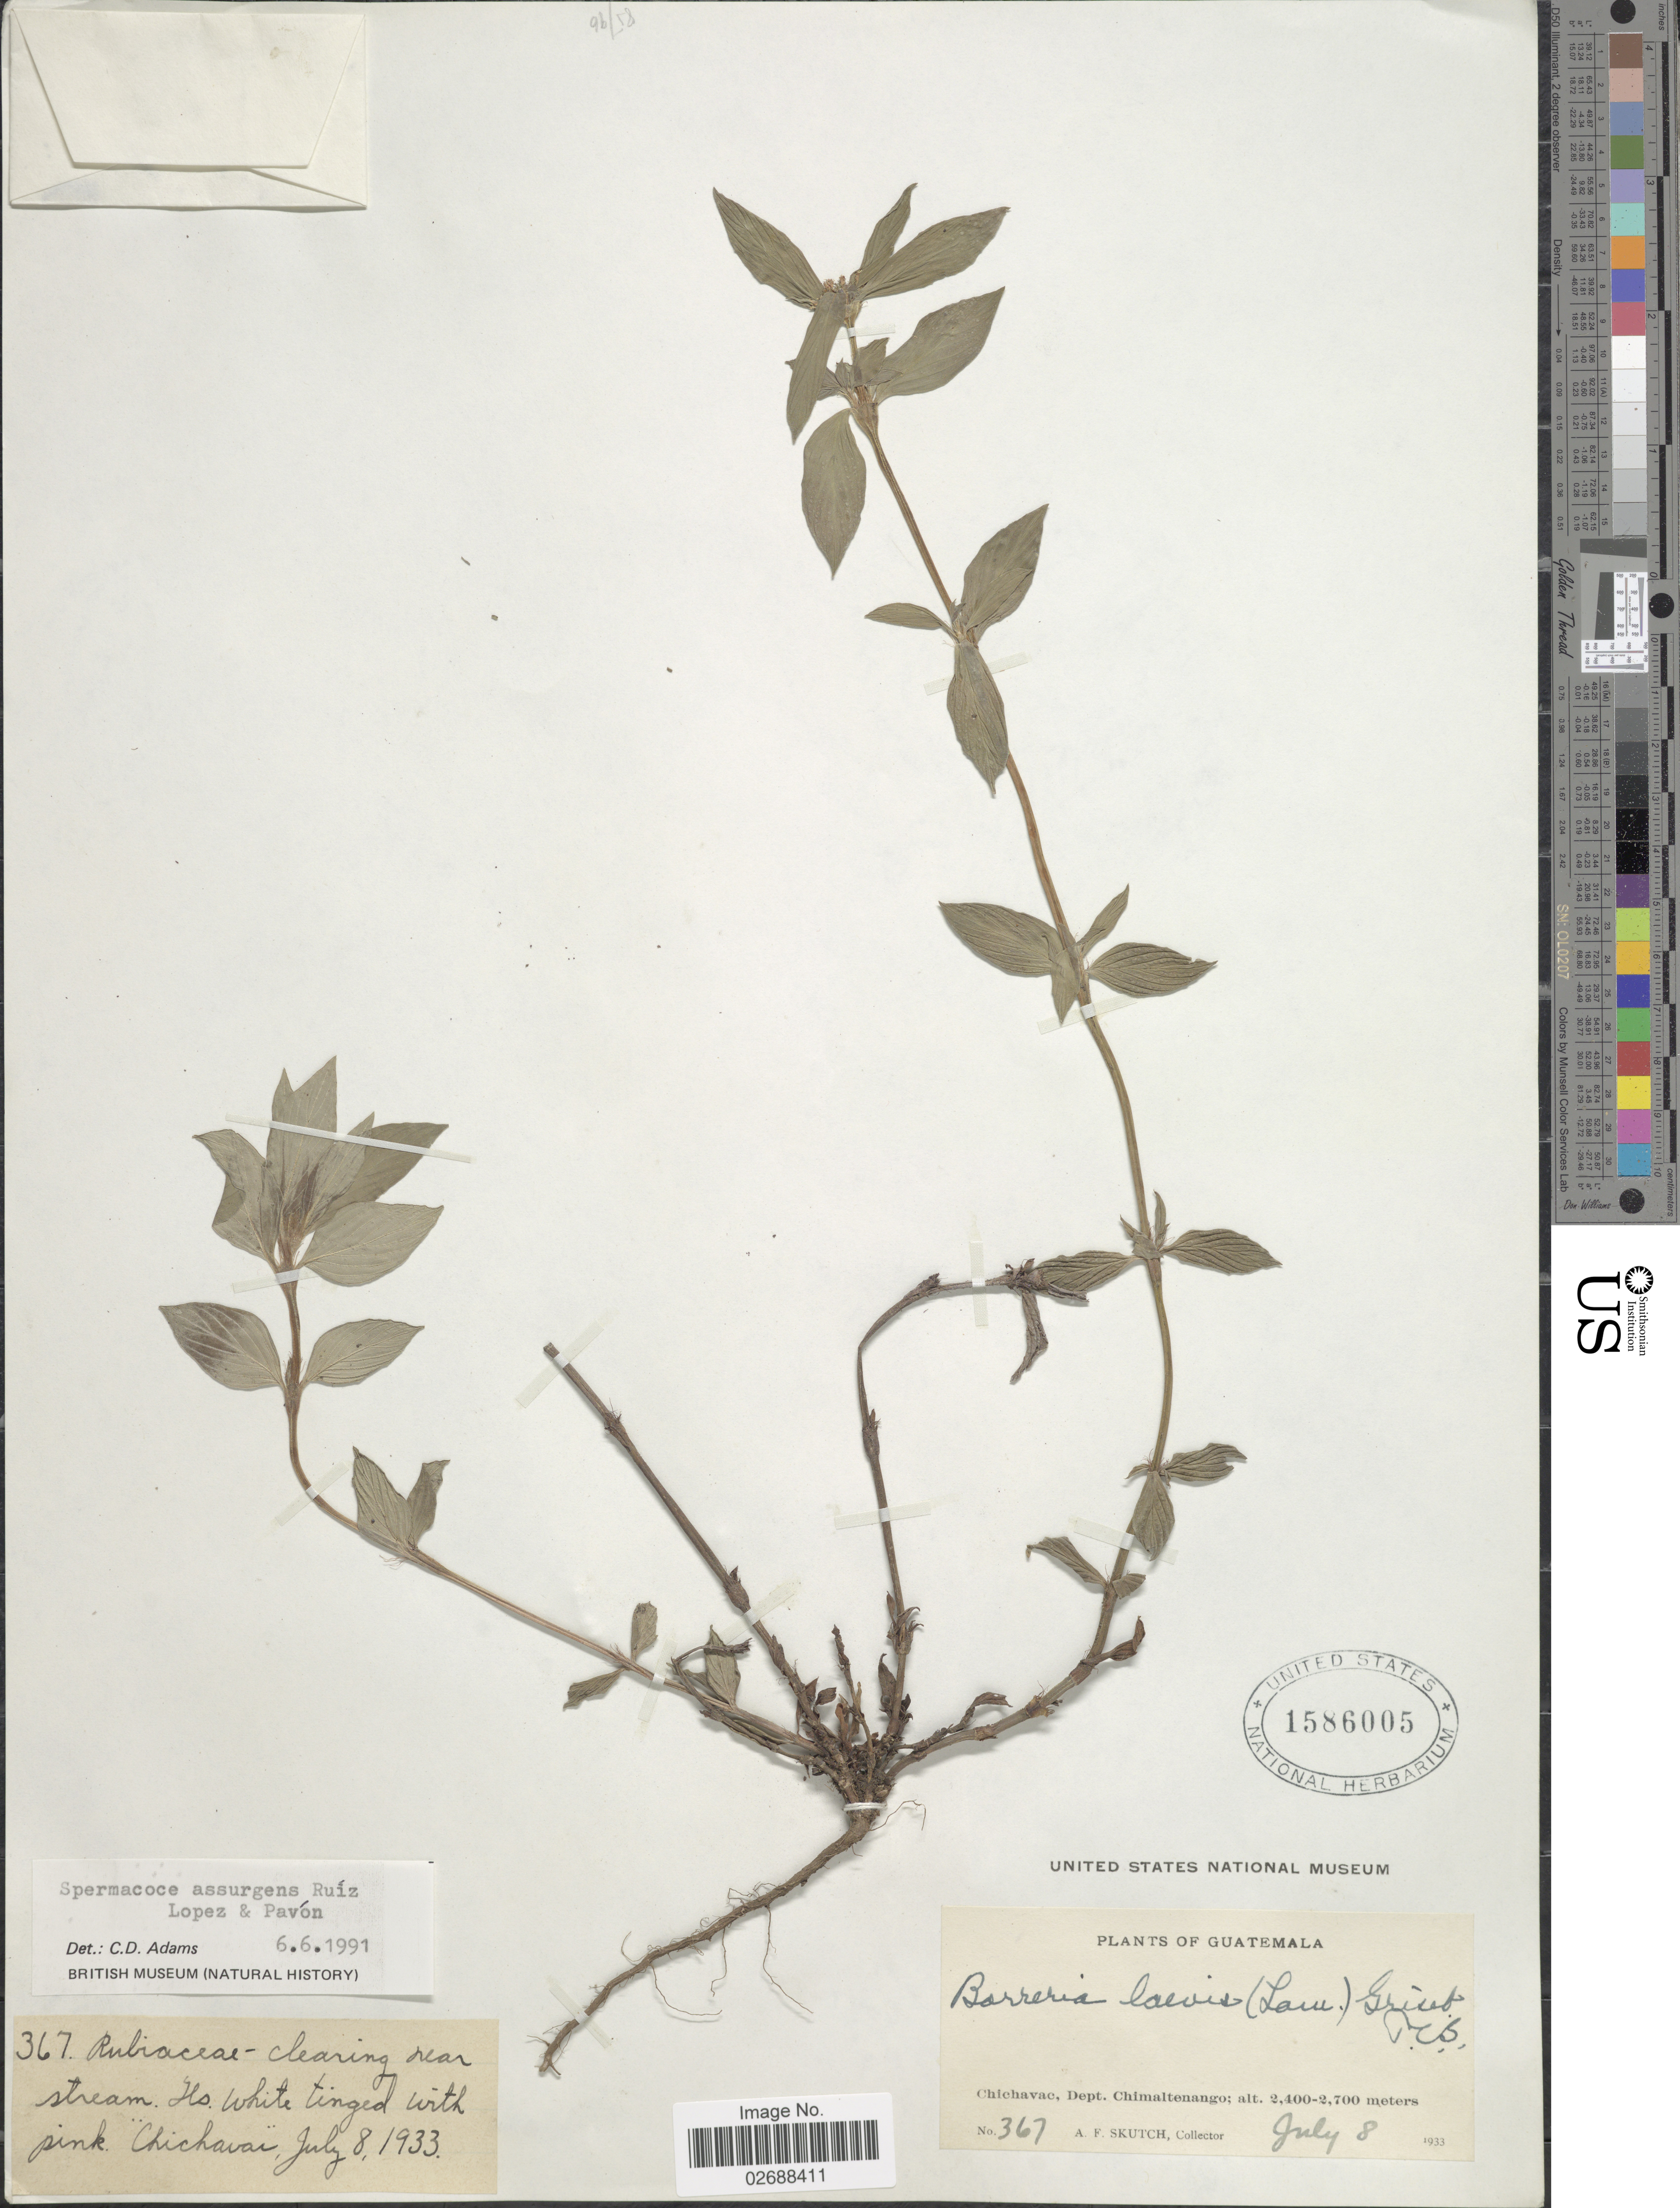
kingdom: Plantae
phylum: Tracheophyta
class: Magnoliopsida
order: Gentianales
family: Rubiaceae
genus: Borreria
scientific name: Borreria assurgens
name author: (Ruiz & Pav.) Griseb.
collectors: A. F. Skutch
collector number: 367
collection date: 1933-07-08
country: Guatemala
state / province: Chimaltenango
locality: Chichavac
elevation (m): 2400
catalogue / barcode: US 1586005